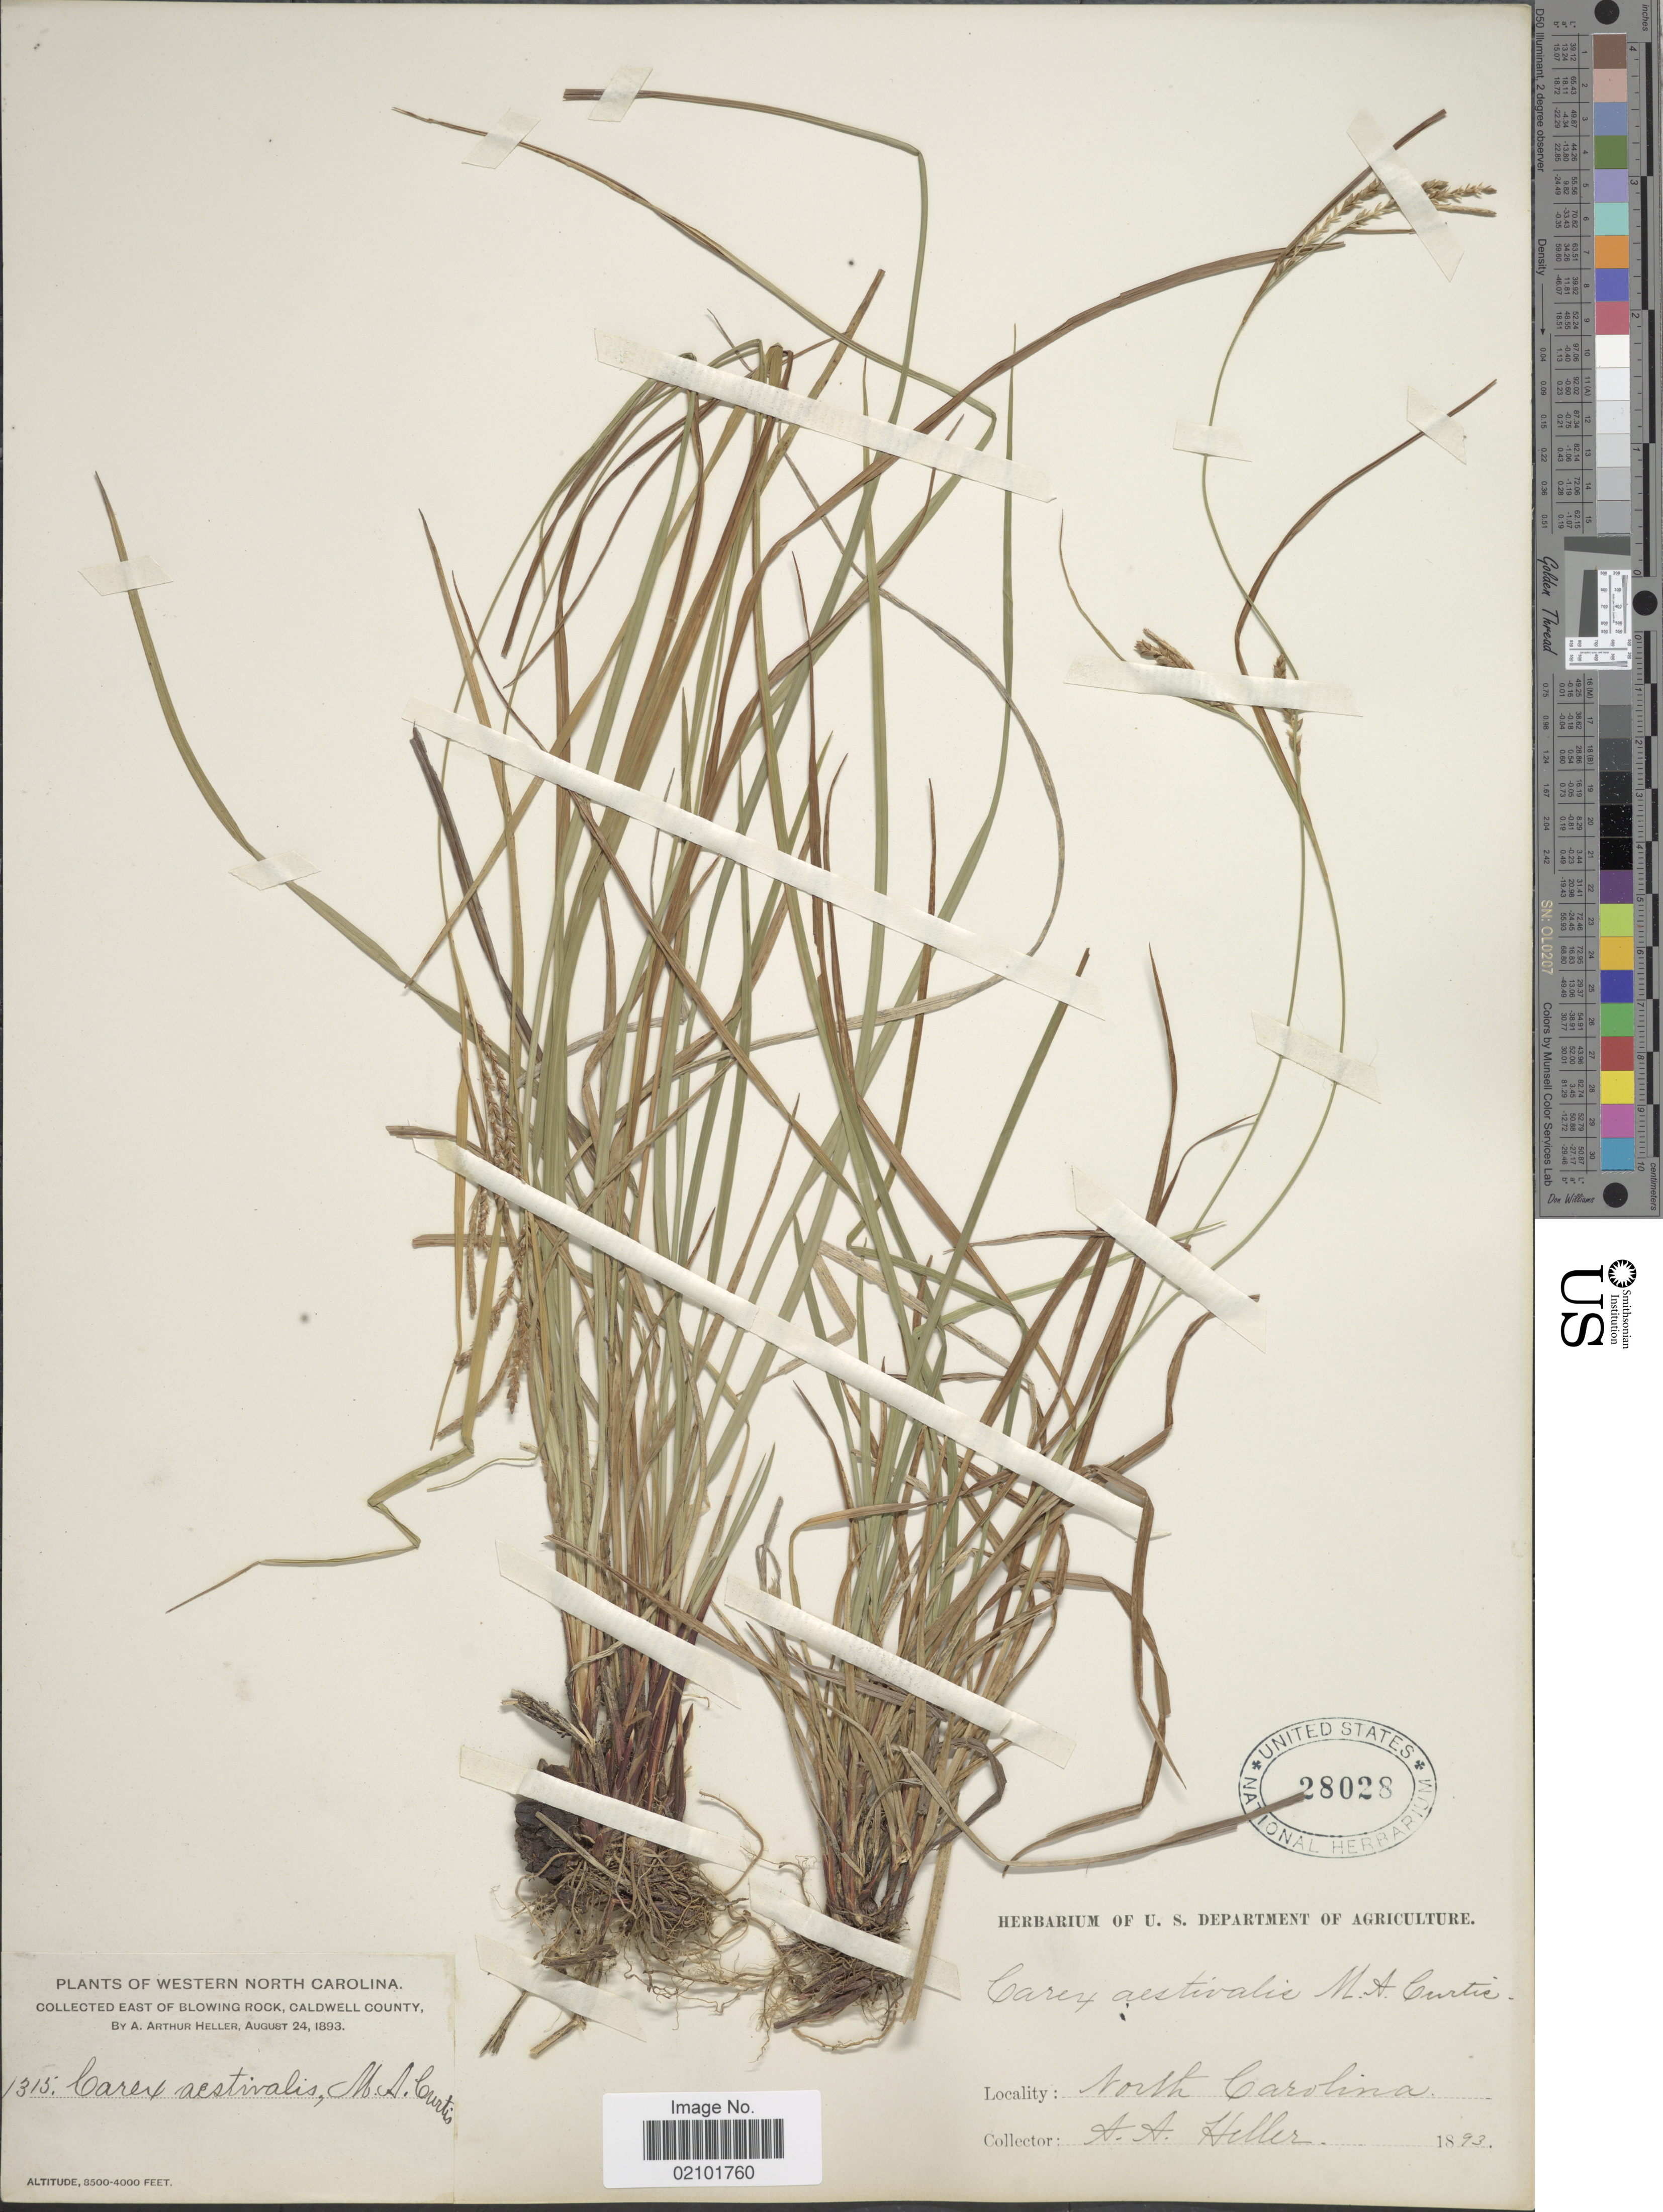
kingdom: Plantae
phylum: Tracheophyta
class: Liliopsida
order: Poales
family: Cyperaceae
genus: Carex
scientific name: Carex aestivalis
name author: M.A. Curtis ex A. Gray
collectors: A. A. Heller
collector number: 1315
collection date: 1893-08-24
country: United States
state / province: North Carolina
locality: Western North Carolina. East of Blowing Rock, Caldwell County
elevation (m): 1219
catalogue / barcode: US 28028